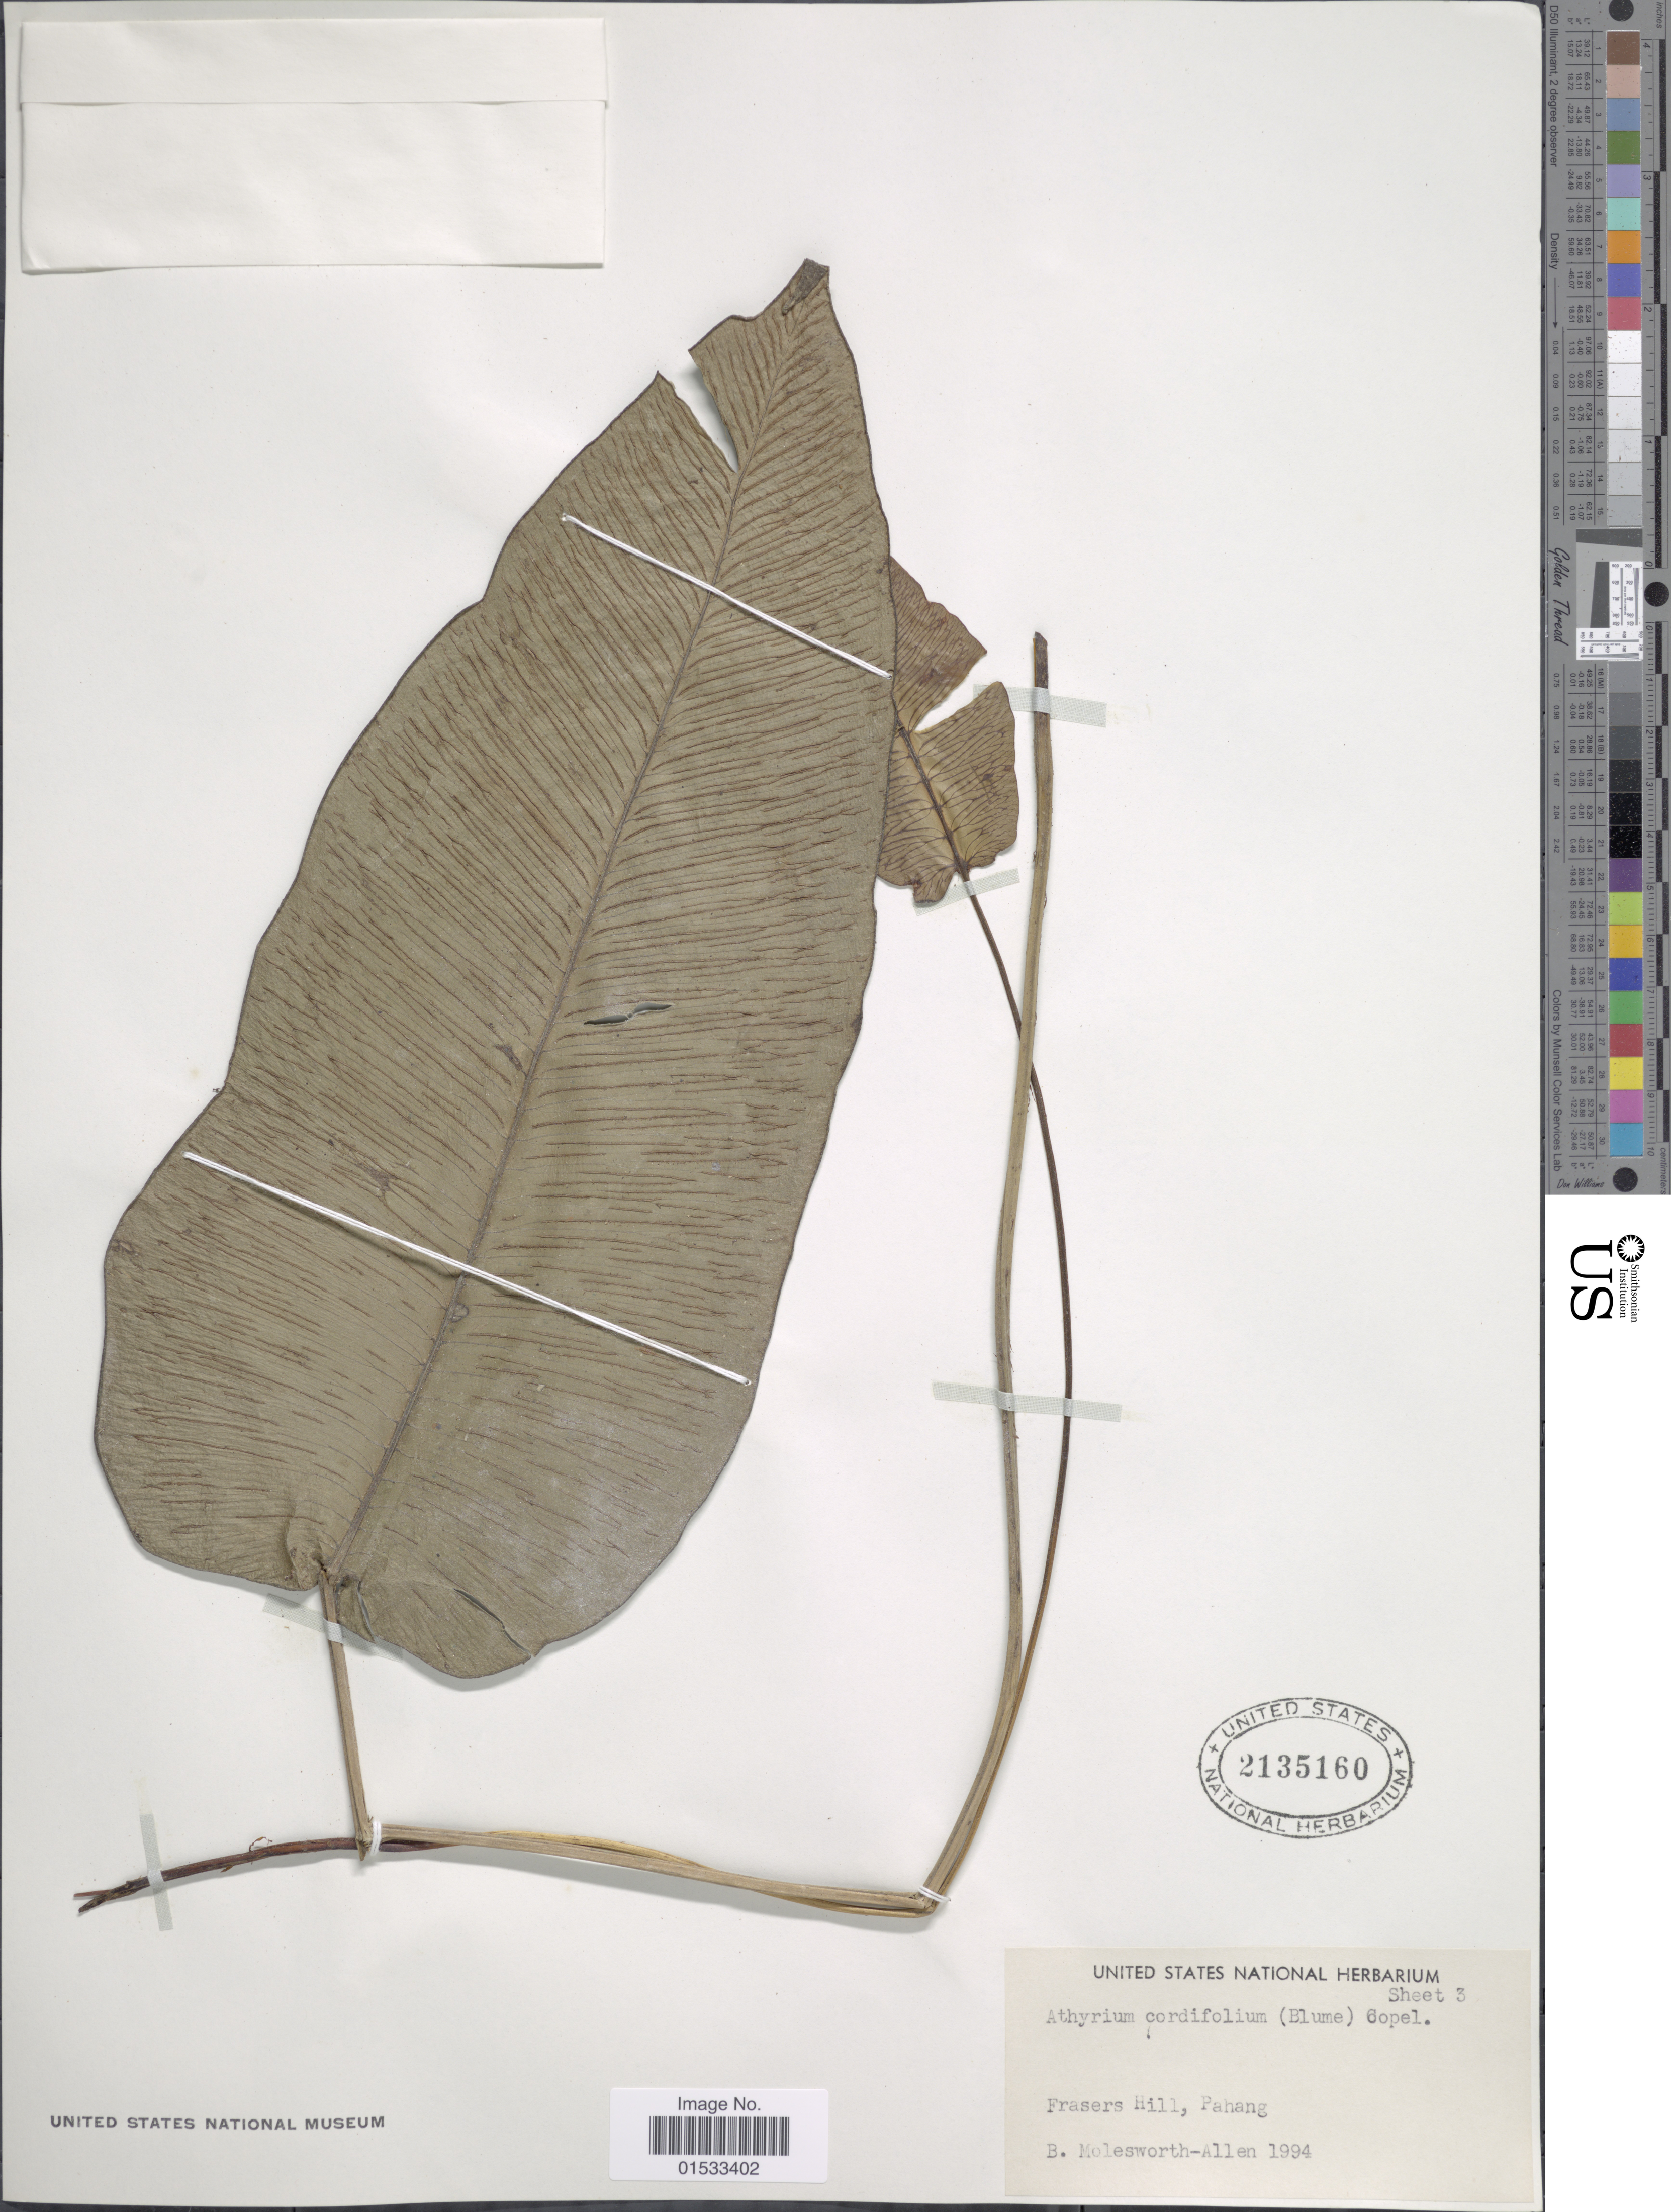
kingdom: Plantae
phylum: Tracheophyta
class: Polypodiopsida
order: Polypodiales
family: Athyriaceae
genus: Diplazium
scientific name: Diplazium cordifolium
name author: Blume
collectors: B. E. G. Molesworth-Allen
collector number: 1994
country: Malaysia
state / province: Pahang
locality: Frasers Hill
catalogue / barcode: US 2135160